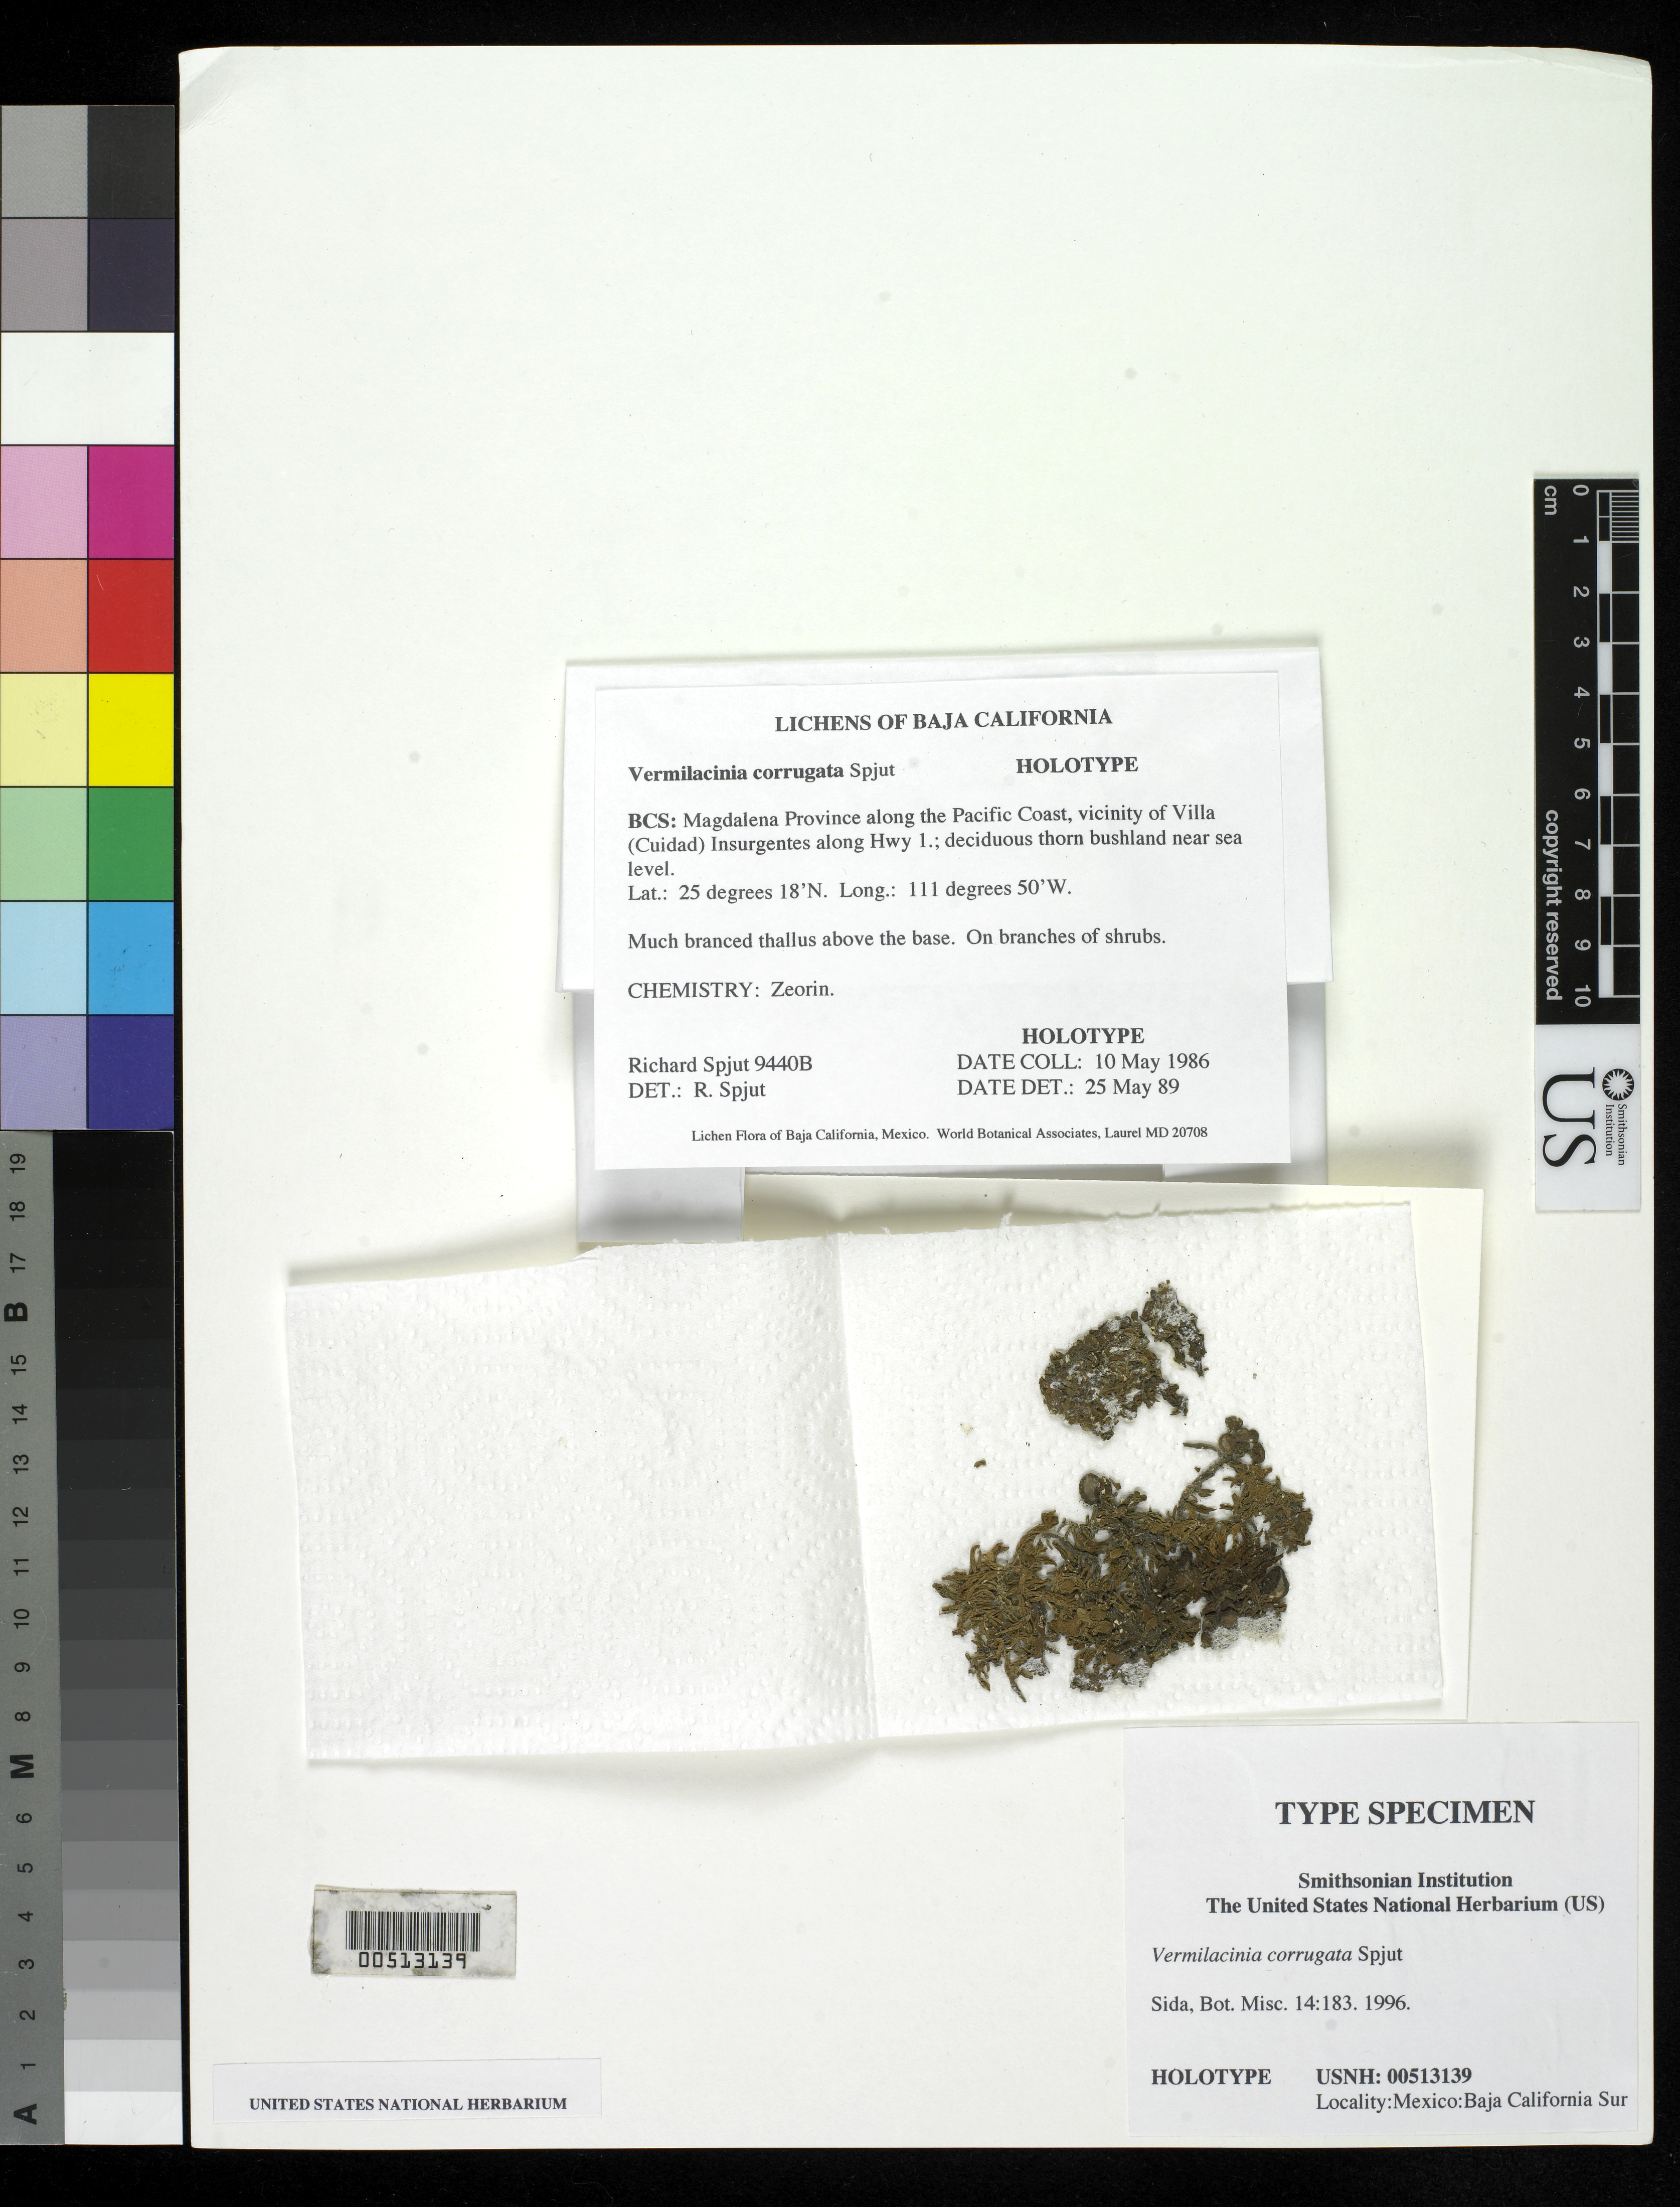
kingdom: Fungi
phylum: Ascomycota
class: Lecanoromycetes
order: Lecanorales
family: Ramalinaceae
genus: Vermilacinia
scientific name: Vermilacinia corrugata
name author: Spjut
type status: Holotype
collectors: R. Spjut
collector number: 9440b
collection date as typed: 10 May 1986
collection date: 1986-05-10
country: Mexico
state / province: Baja California Sur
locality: Magdalena Province along Pacific coast, vicinity of Villa (Cuidad) Insurgentes along Hwy 1.